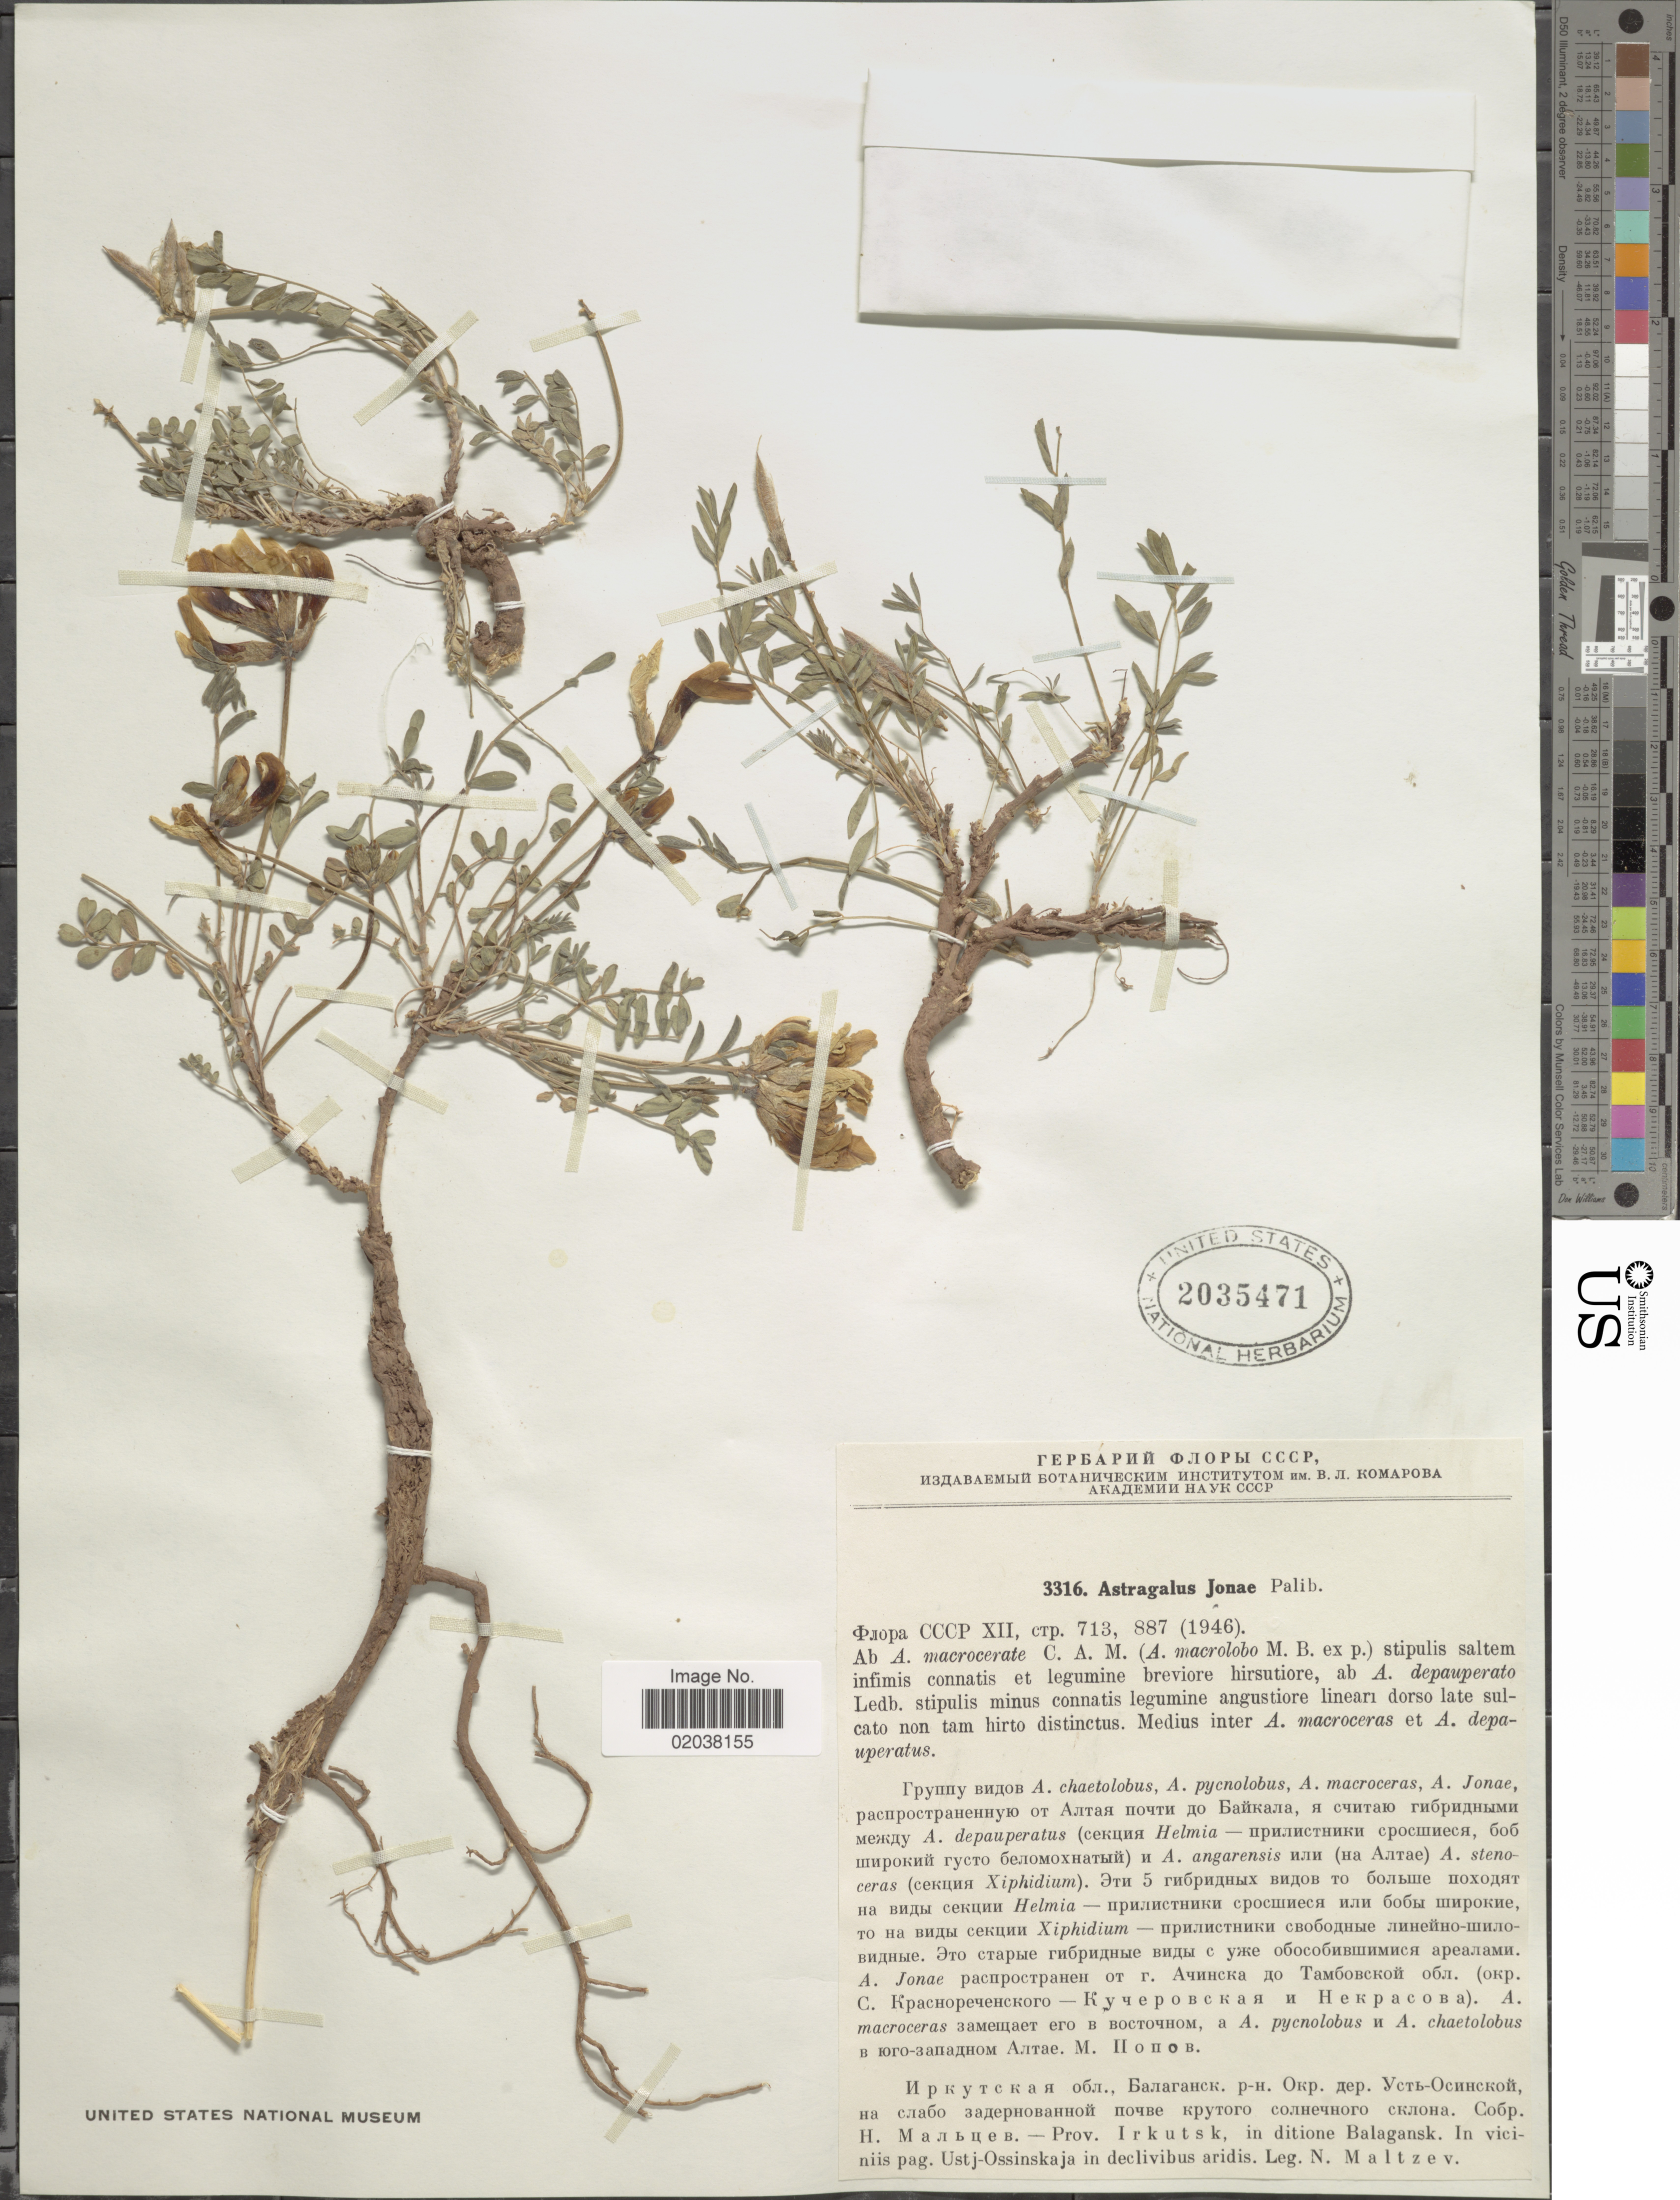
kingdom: Plantae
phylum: Tracheophyta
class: Magnoliopsida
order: Fabales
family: Fabaceae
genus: Astragalus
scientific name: Astragalus jonae Palib. ined.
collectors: N. Maltzev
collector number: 3316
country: Russian Federation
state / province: Irkutsk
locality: In ditione Balagansk, in viciniis pag. Ustj-Ossinskaja in declivibus aridis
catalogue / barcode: US 2035471